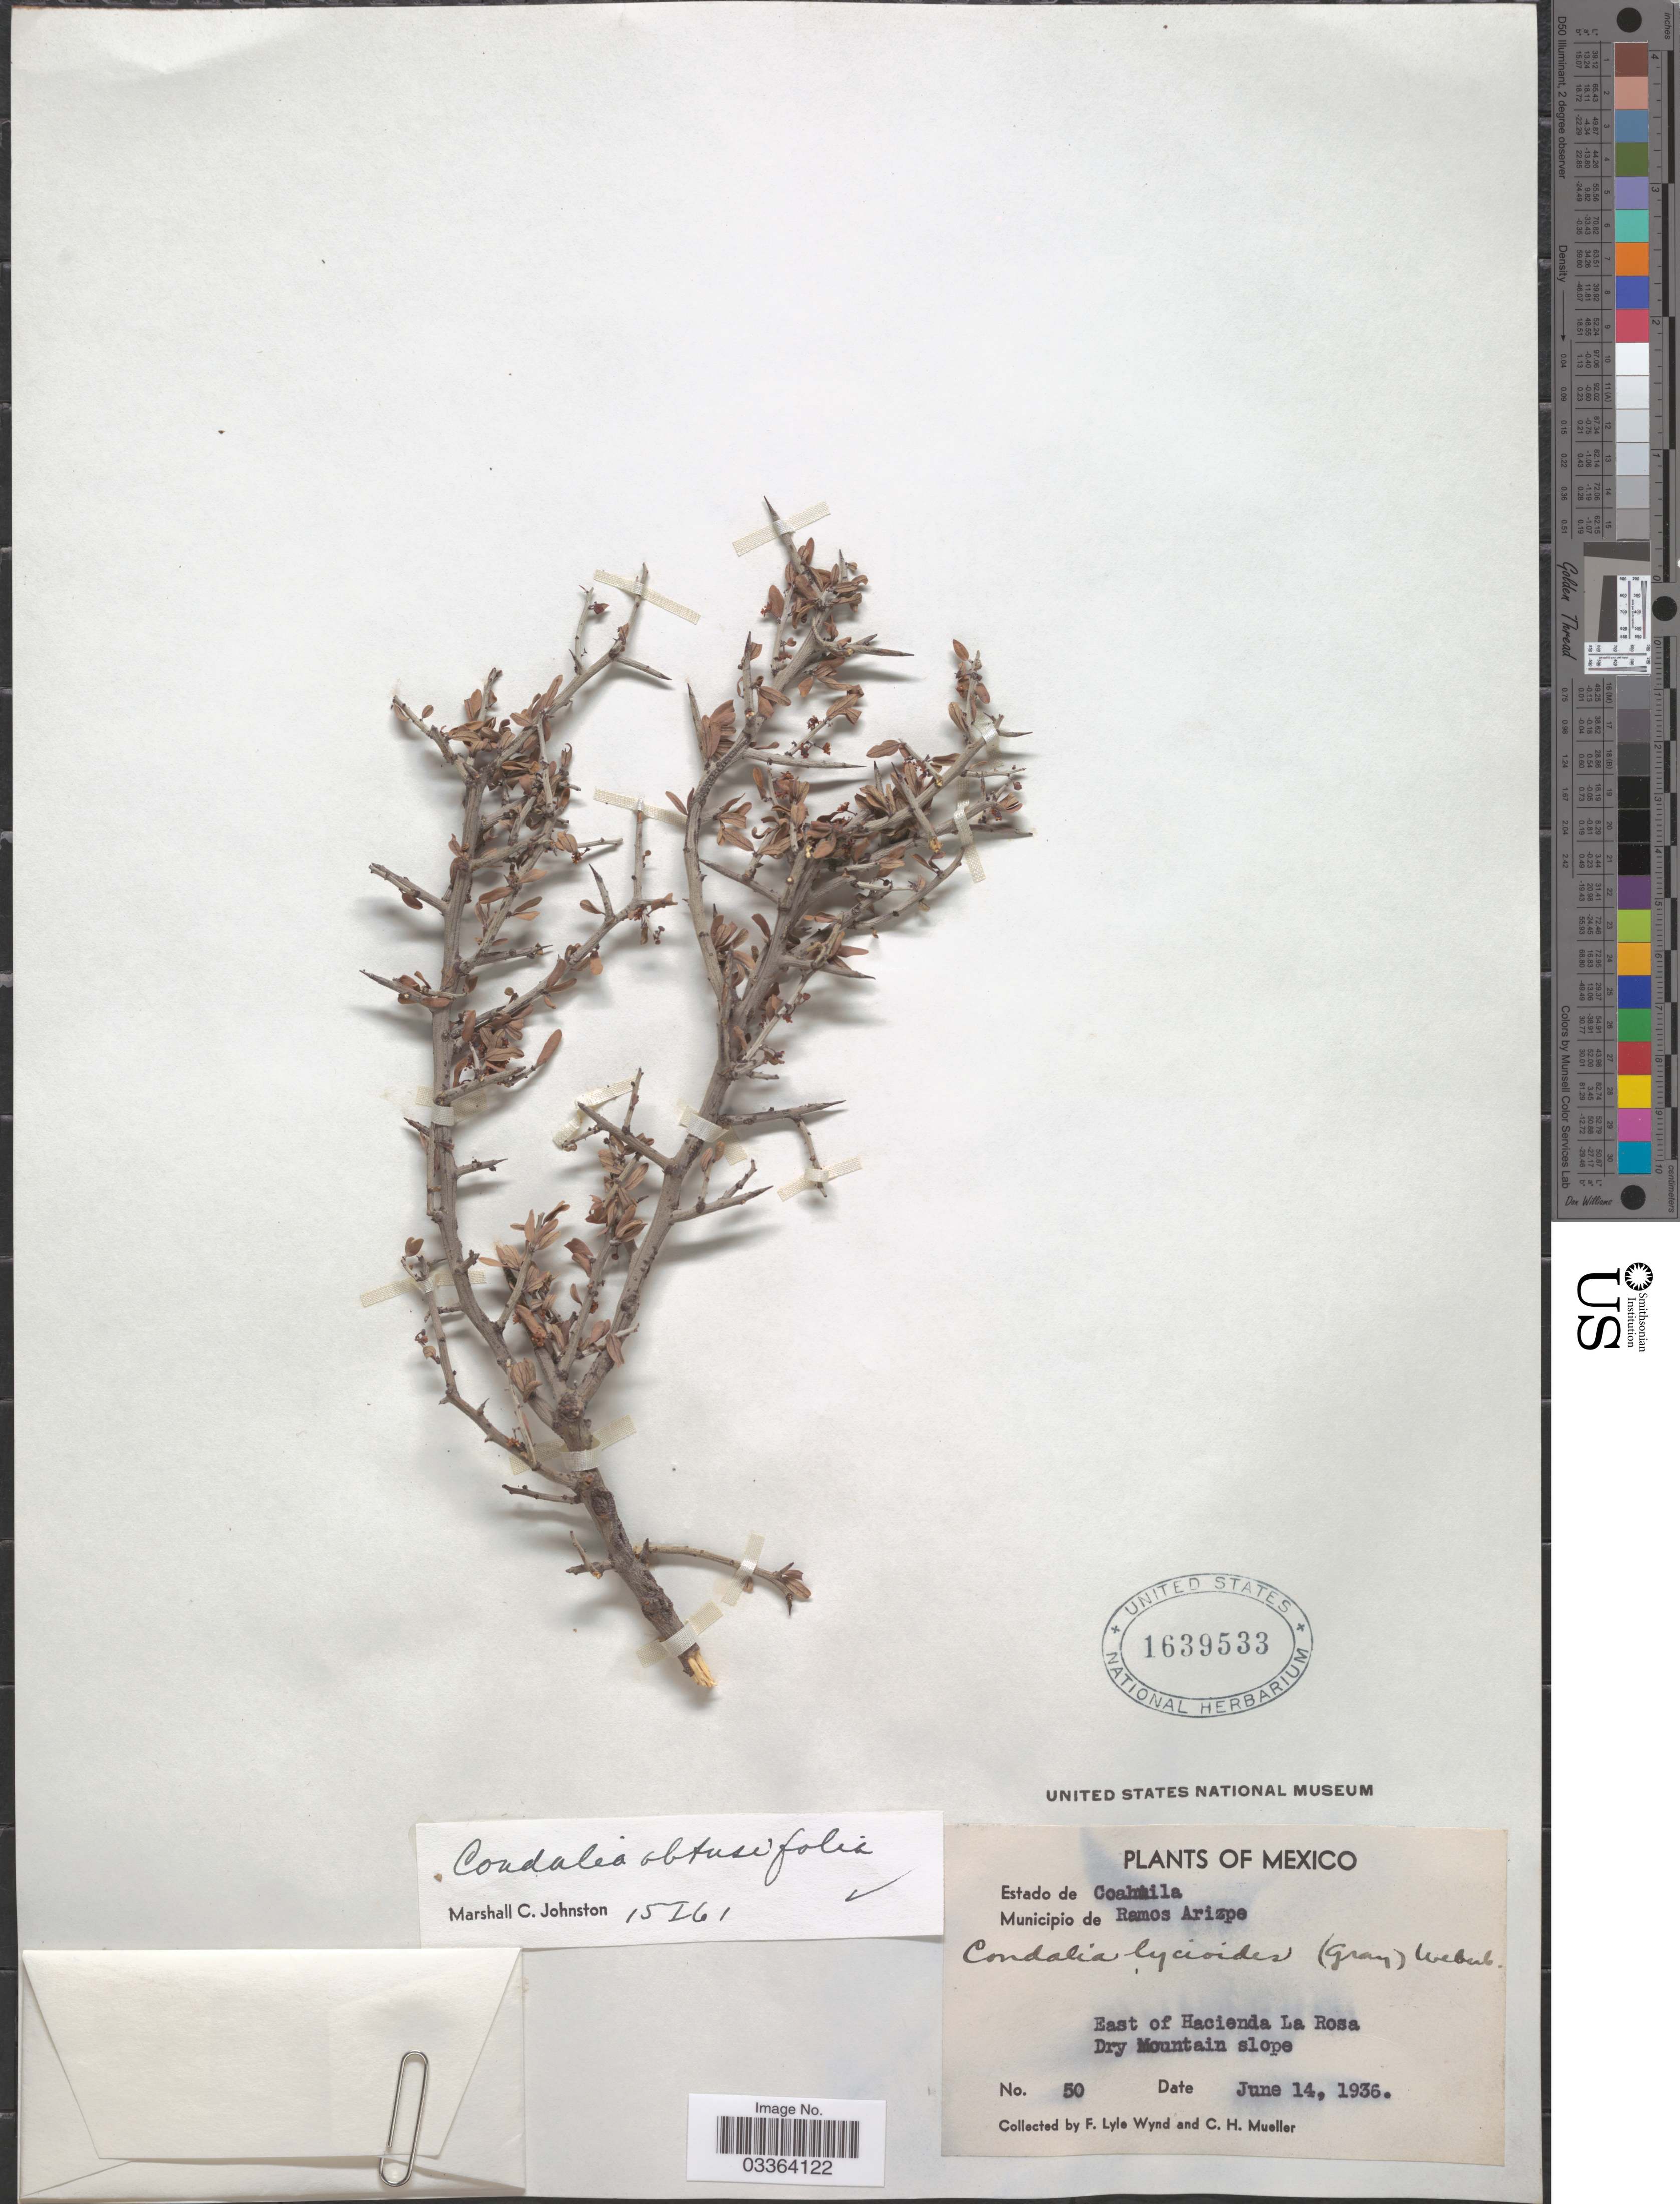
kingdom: Plantae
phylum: Tracheophyta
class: Magnoliopsida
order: Rosales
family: Rhamnaceae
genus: Sarcomphalus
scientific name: Sarcomphalus obtusifolius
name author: (Hook. ex Torr. & A. Gray) Hauenschild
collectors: F. L. Wynd & C. H. Mueller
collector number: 50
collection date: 1936-06-14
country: Mexico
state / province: Coahuila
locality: Municipio de Ramos Arizpe. East of Hacienda La Rosa.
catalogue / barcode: US 1639533